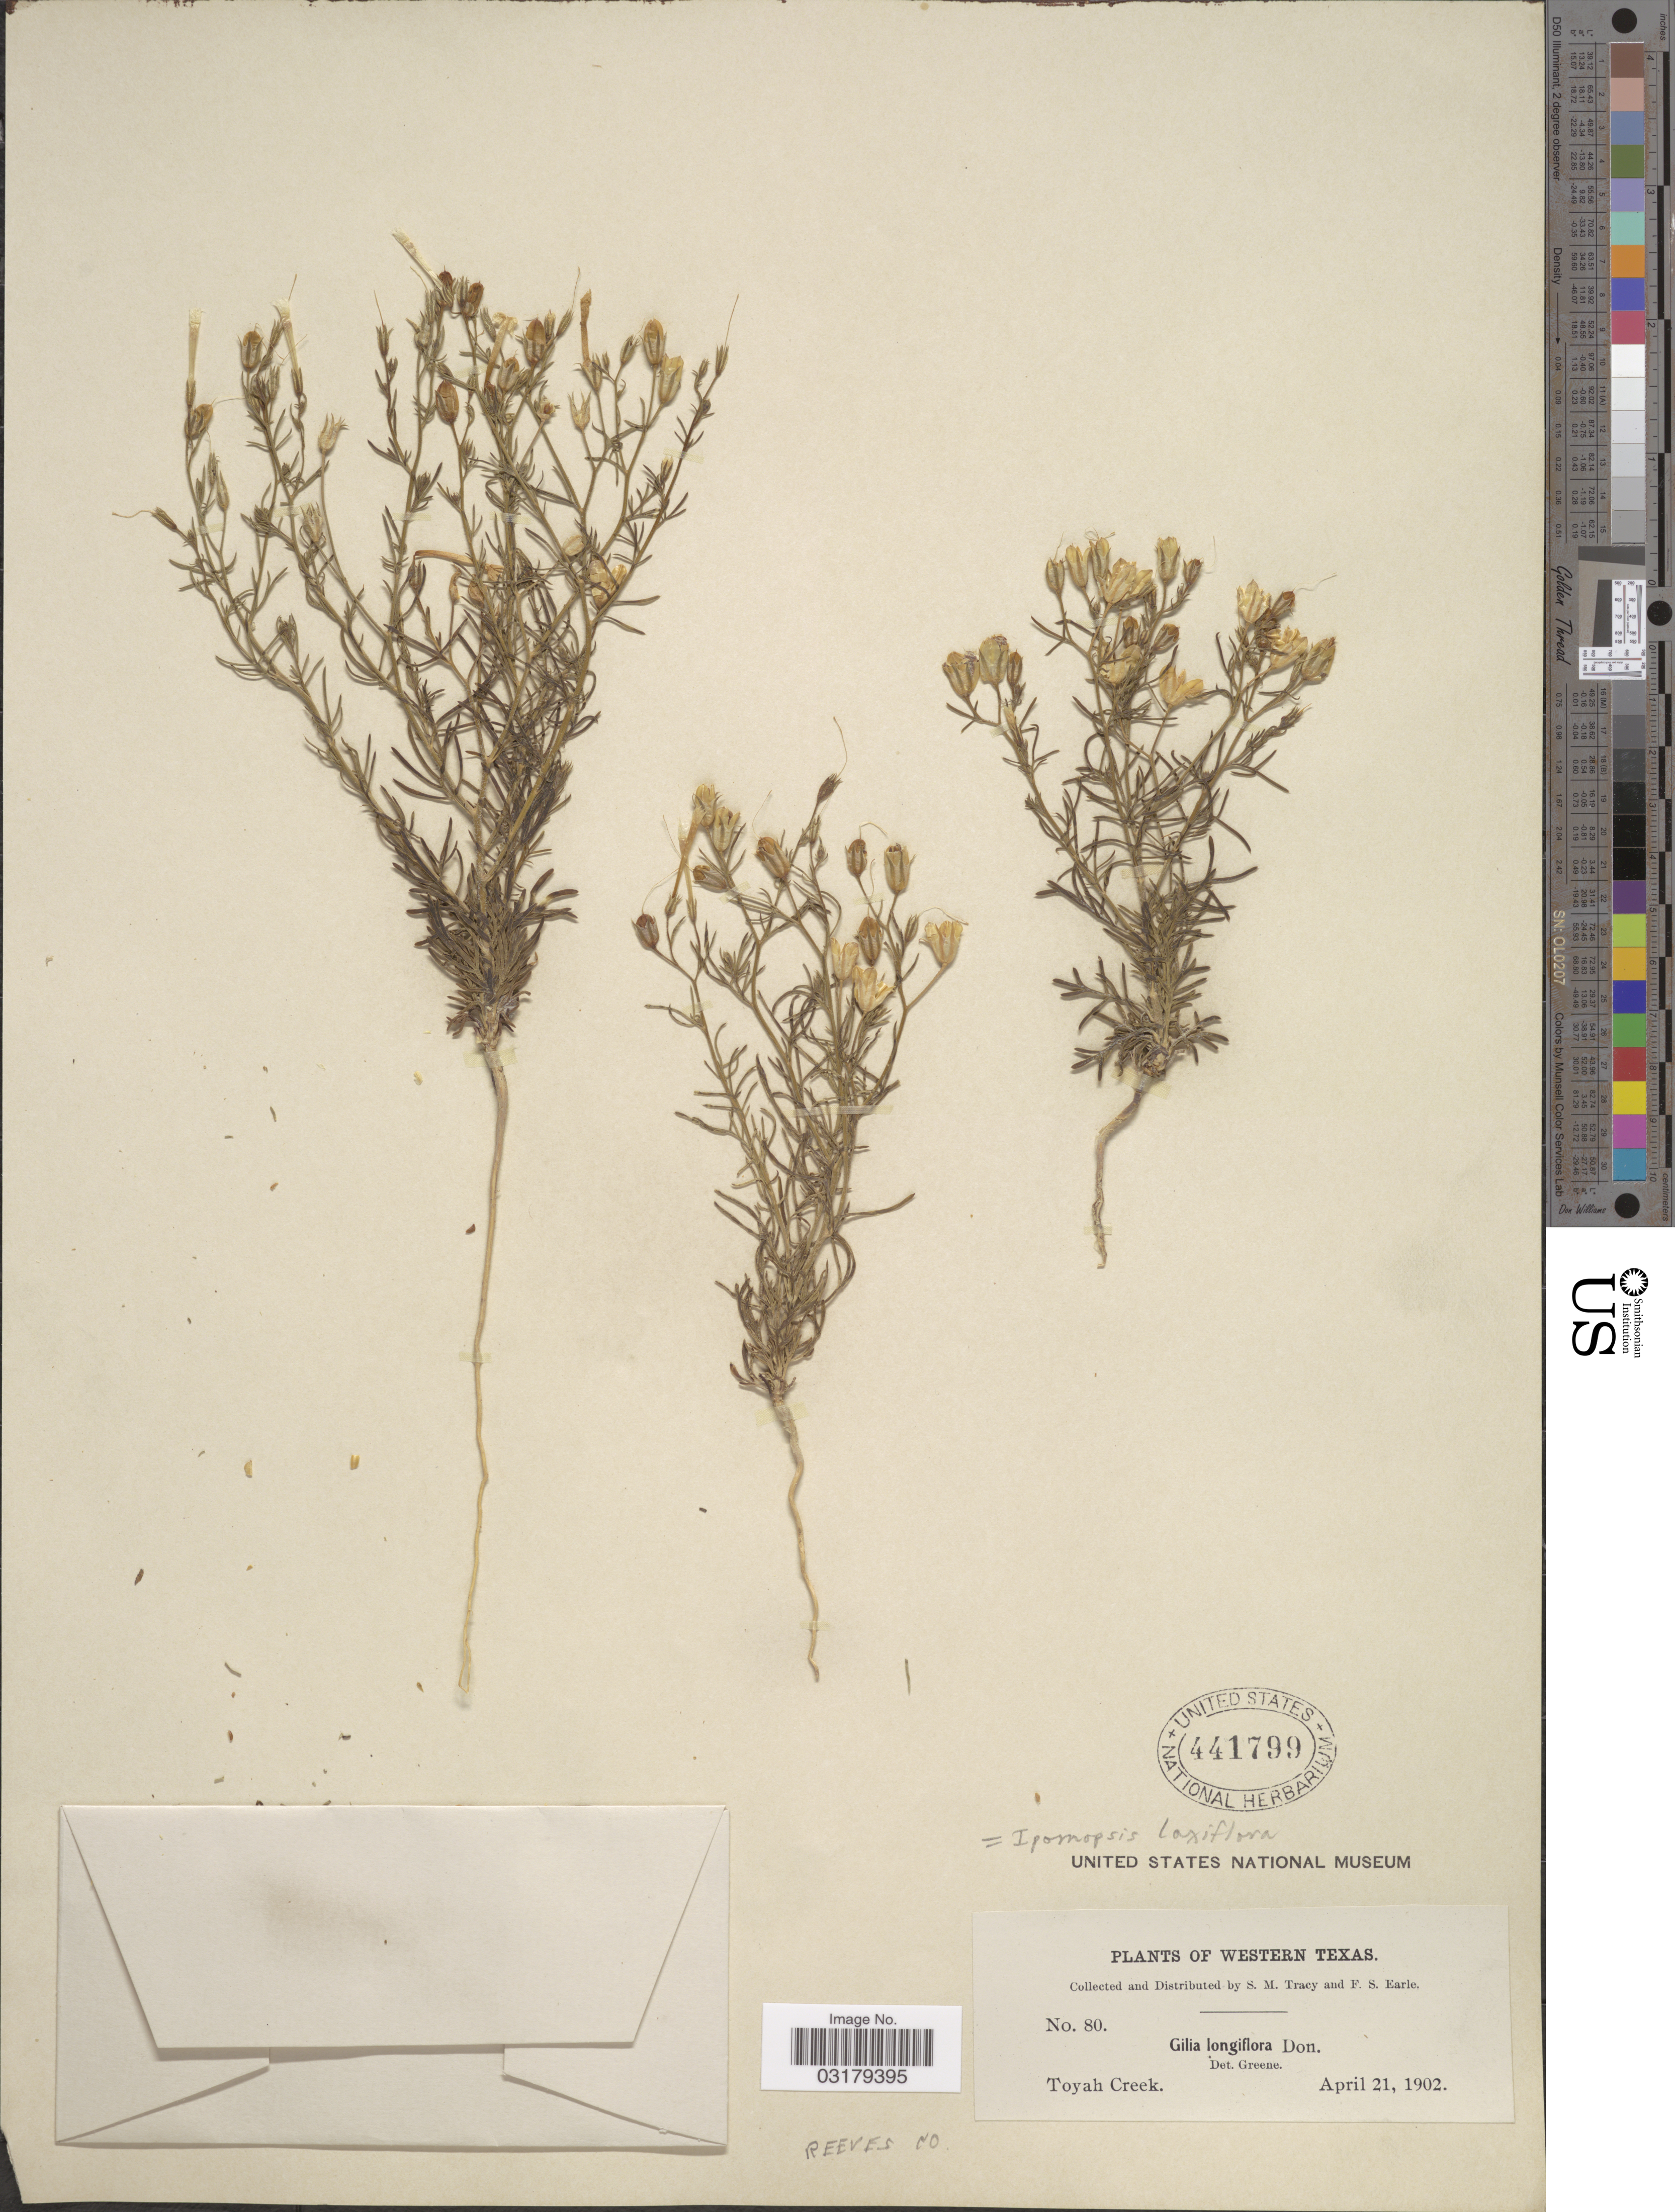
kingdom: Plantae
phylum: Tracheophyta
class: Magnoliopsida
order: Ericales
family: Polemoniaceae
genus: Ipomopsis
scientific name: Ipomopsis laxiflora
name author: (J.M. Coult.) V.E. Grant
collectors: S. M. Tracy & F. S. Earle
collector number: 80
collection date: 1902-04-21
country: United States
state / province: Texas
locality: Western Texas. Toyah Creek. Reeves Co.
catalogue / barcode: US 441799